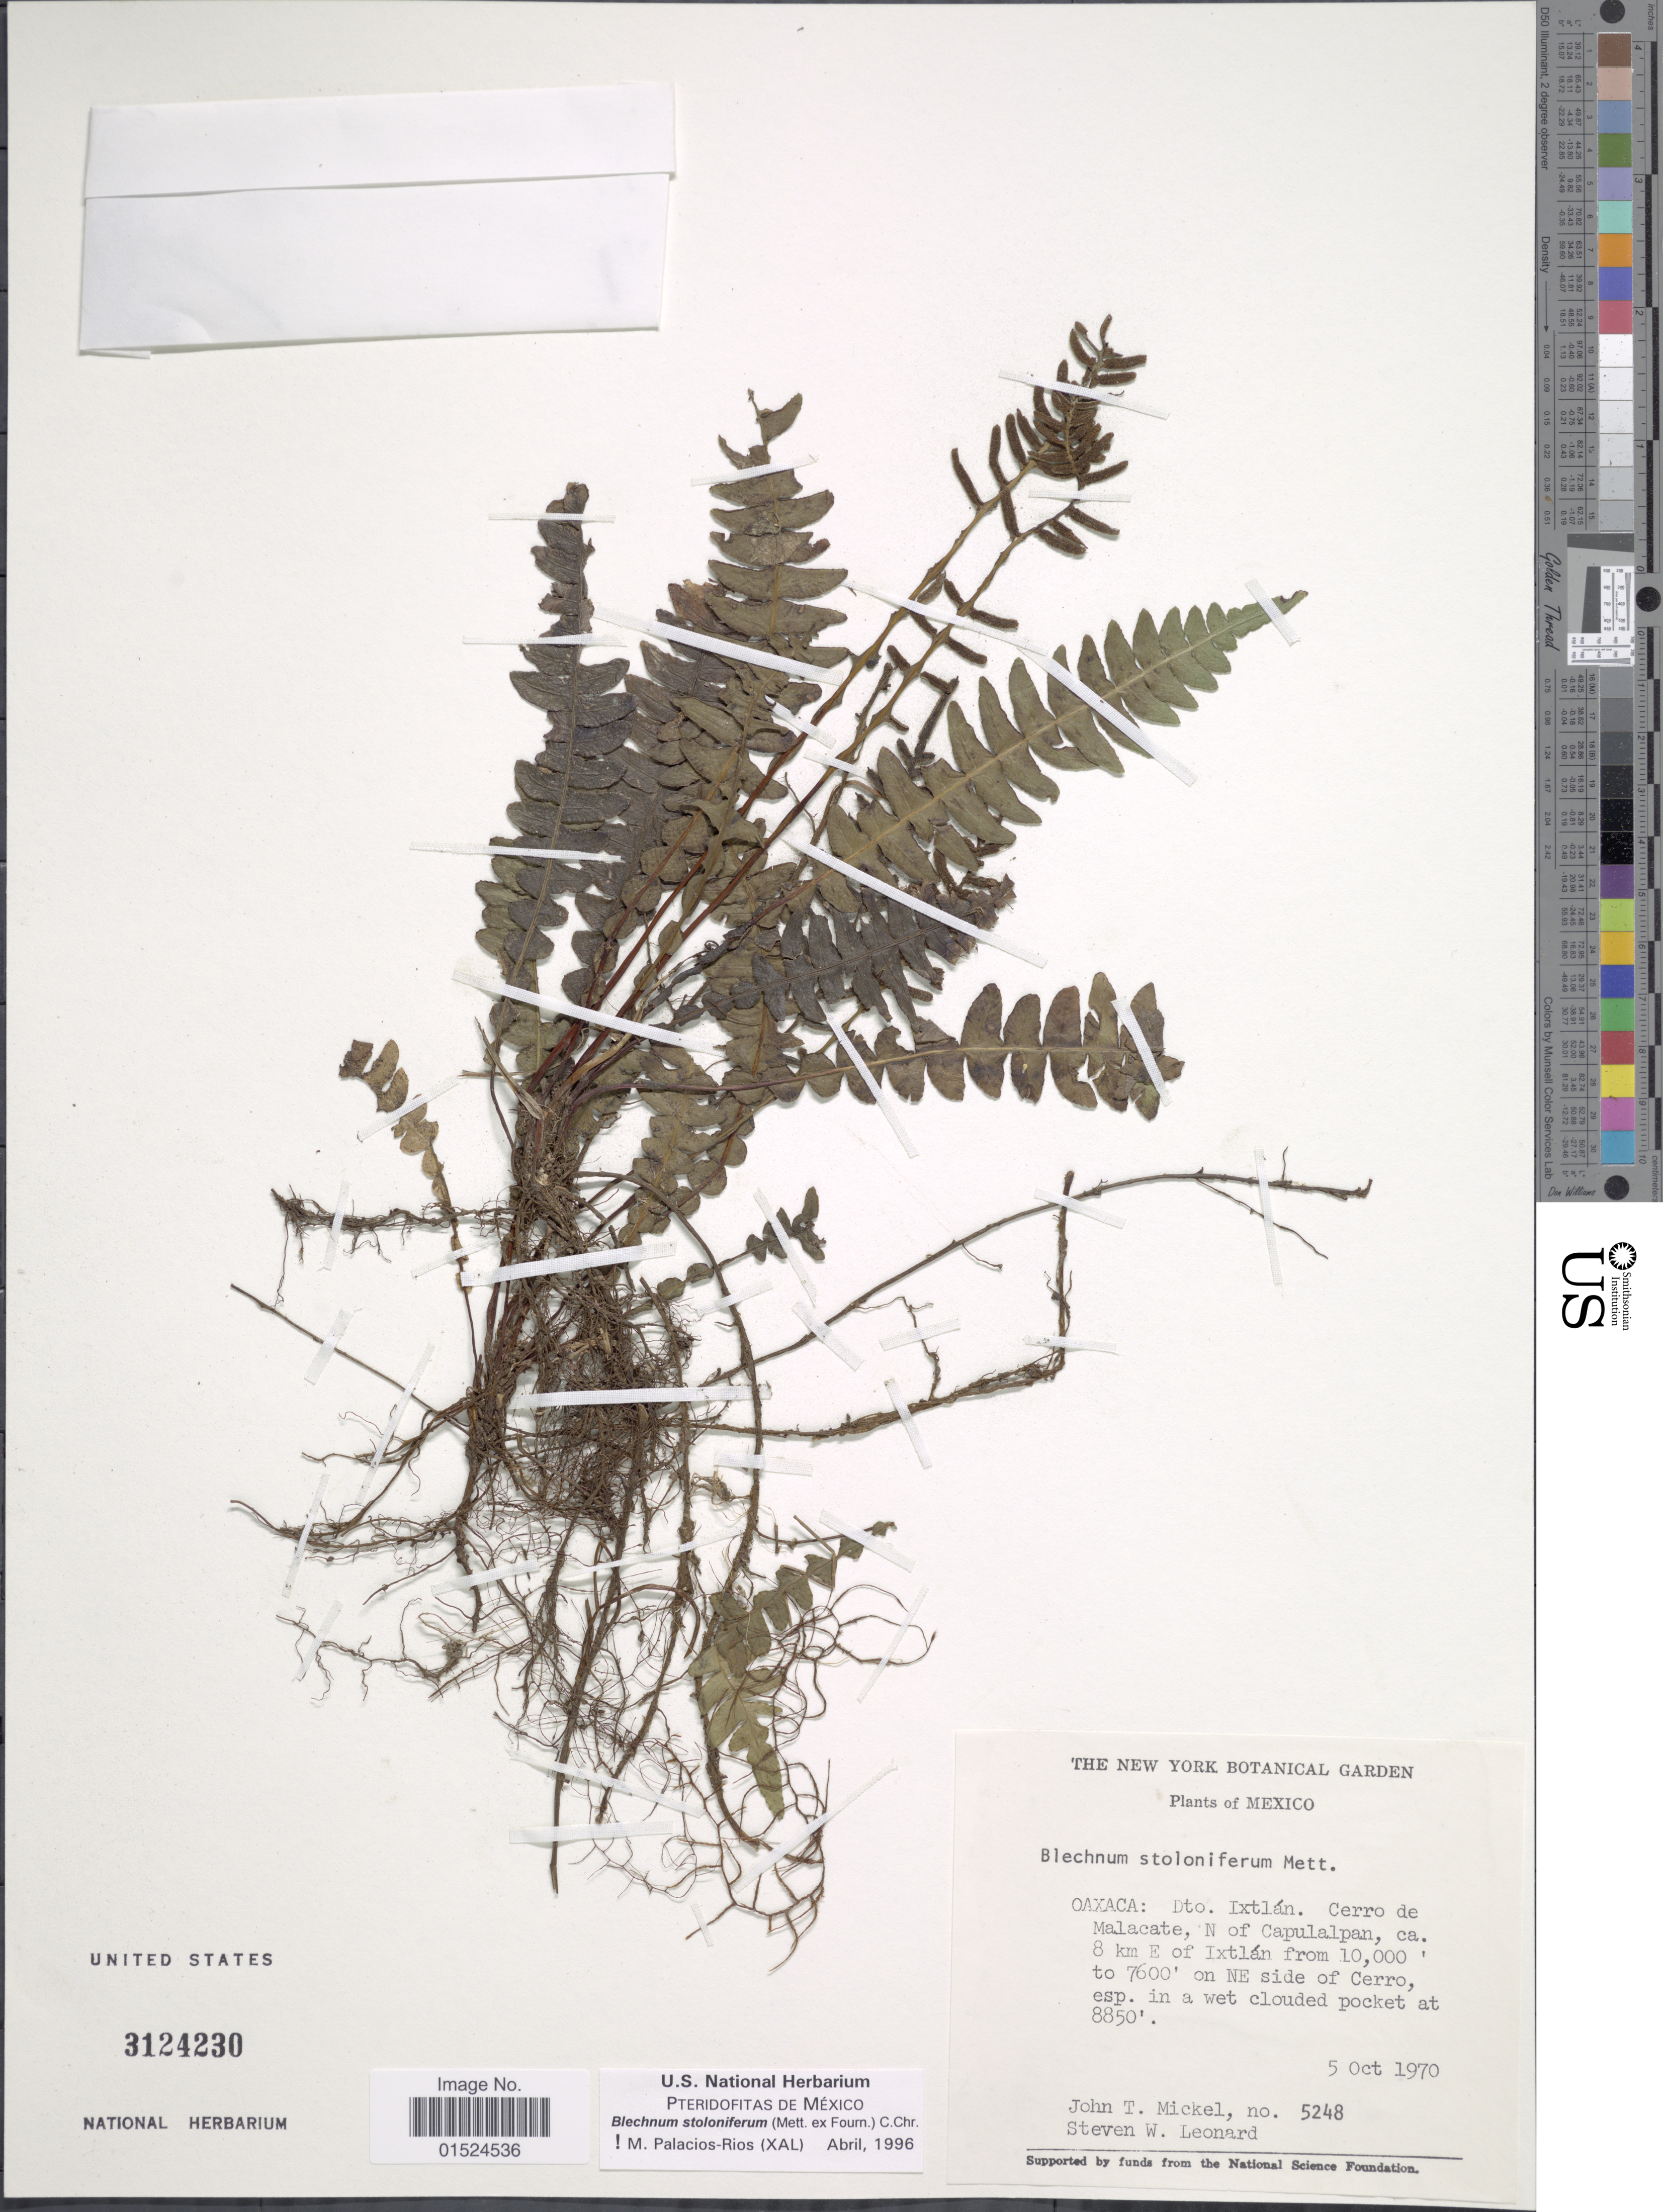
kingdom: Plantae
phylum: Tracheophyta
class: Polypodiopsida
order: Polypodiales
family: Blechnaceae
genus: Blechnum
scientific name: Blechnum stoloniferum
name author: (Mett. ex E. Fourn.) C. Chr.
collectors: J. T. Mickel & S. W. Leonard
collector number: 5248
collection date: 1970-10-05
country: Mexico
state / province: Oaxaca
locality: Dto. Ixtlán. Cerro de Malacate, N of Capulalpan, ca. 8 km E of Ixtlán, on NE side of Cerro esp.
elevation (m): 2316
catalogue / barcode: US 3124230